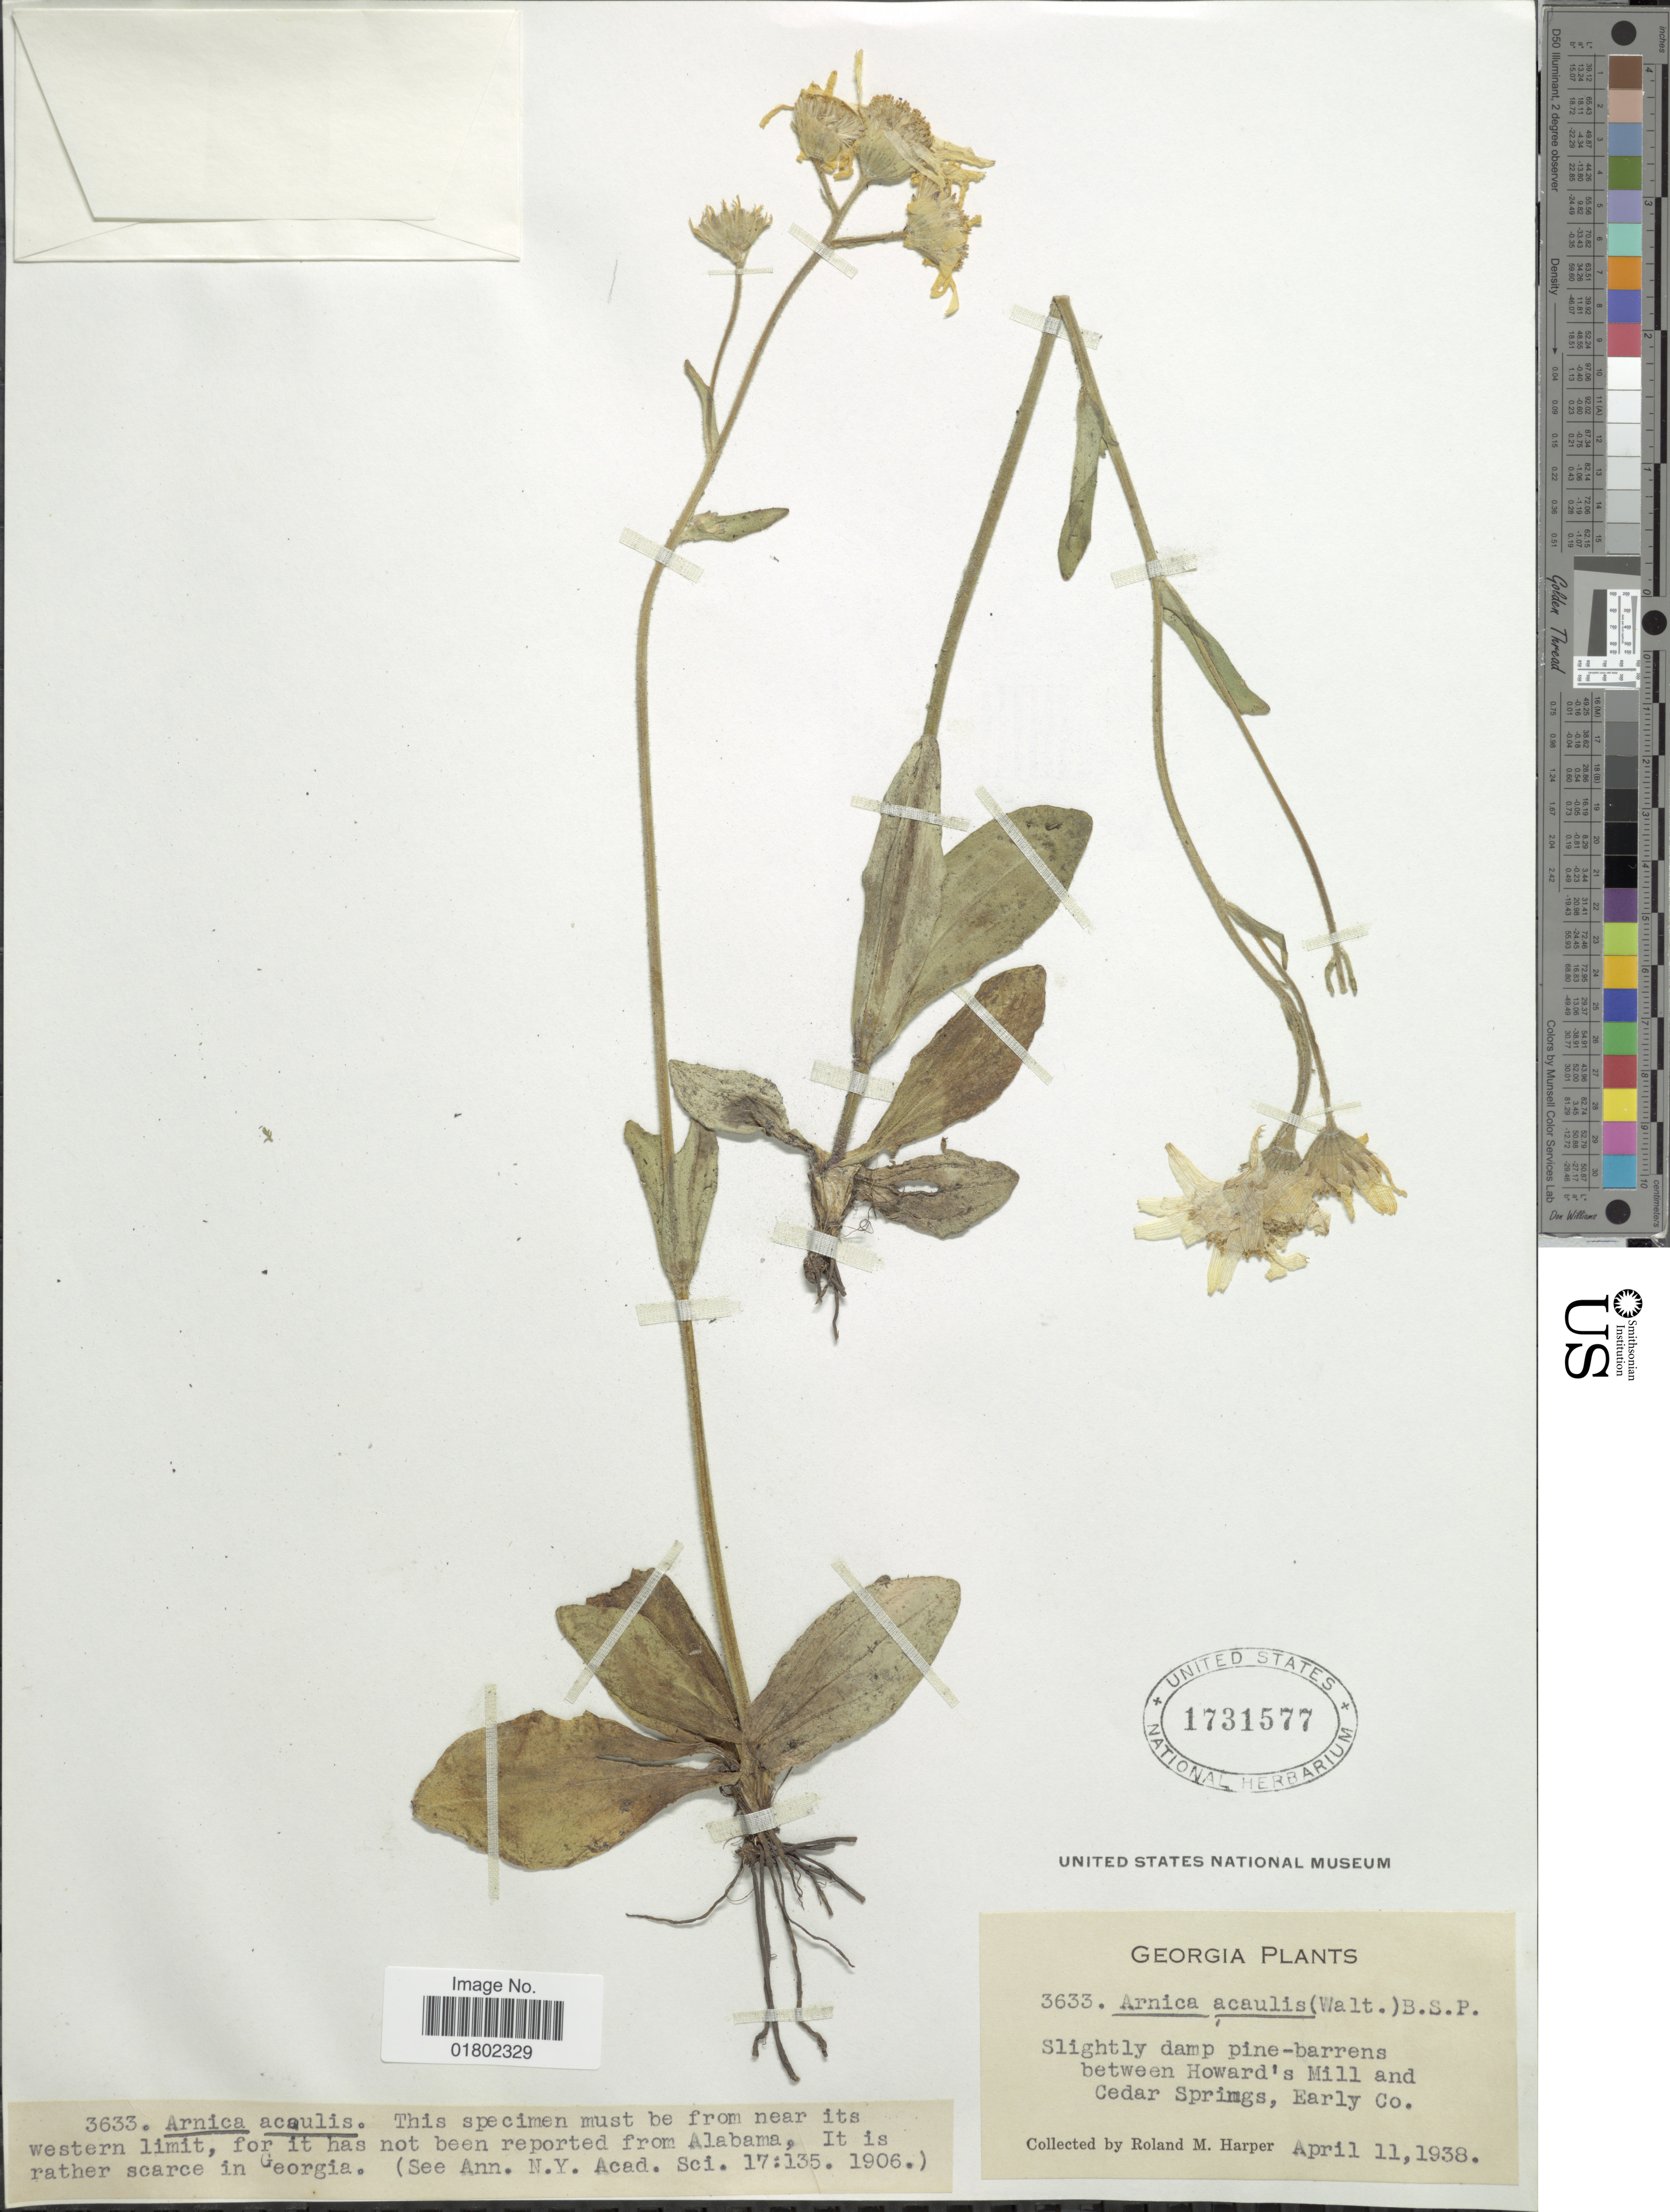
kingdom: Plantae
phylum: Tracheophyta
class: Magnoliopsida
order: Asterales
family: Asteraceae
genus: Arnica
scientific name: Arnica acaulis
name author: (Walter) Britton, Stearns & Poggenb.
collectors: R. M. Harper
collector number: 3633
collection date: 1935-04-11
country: United States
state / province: Georgia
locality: Near its western limit, for it has not been reported Alabama, between Howard's Mill and Cedar Springs, Early Co.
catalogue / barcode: US 1731577